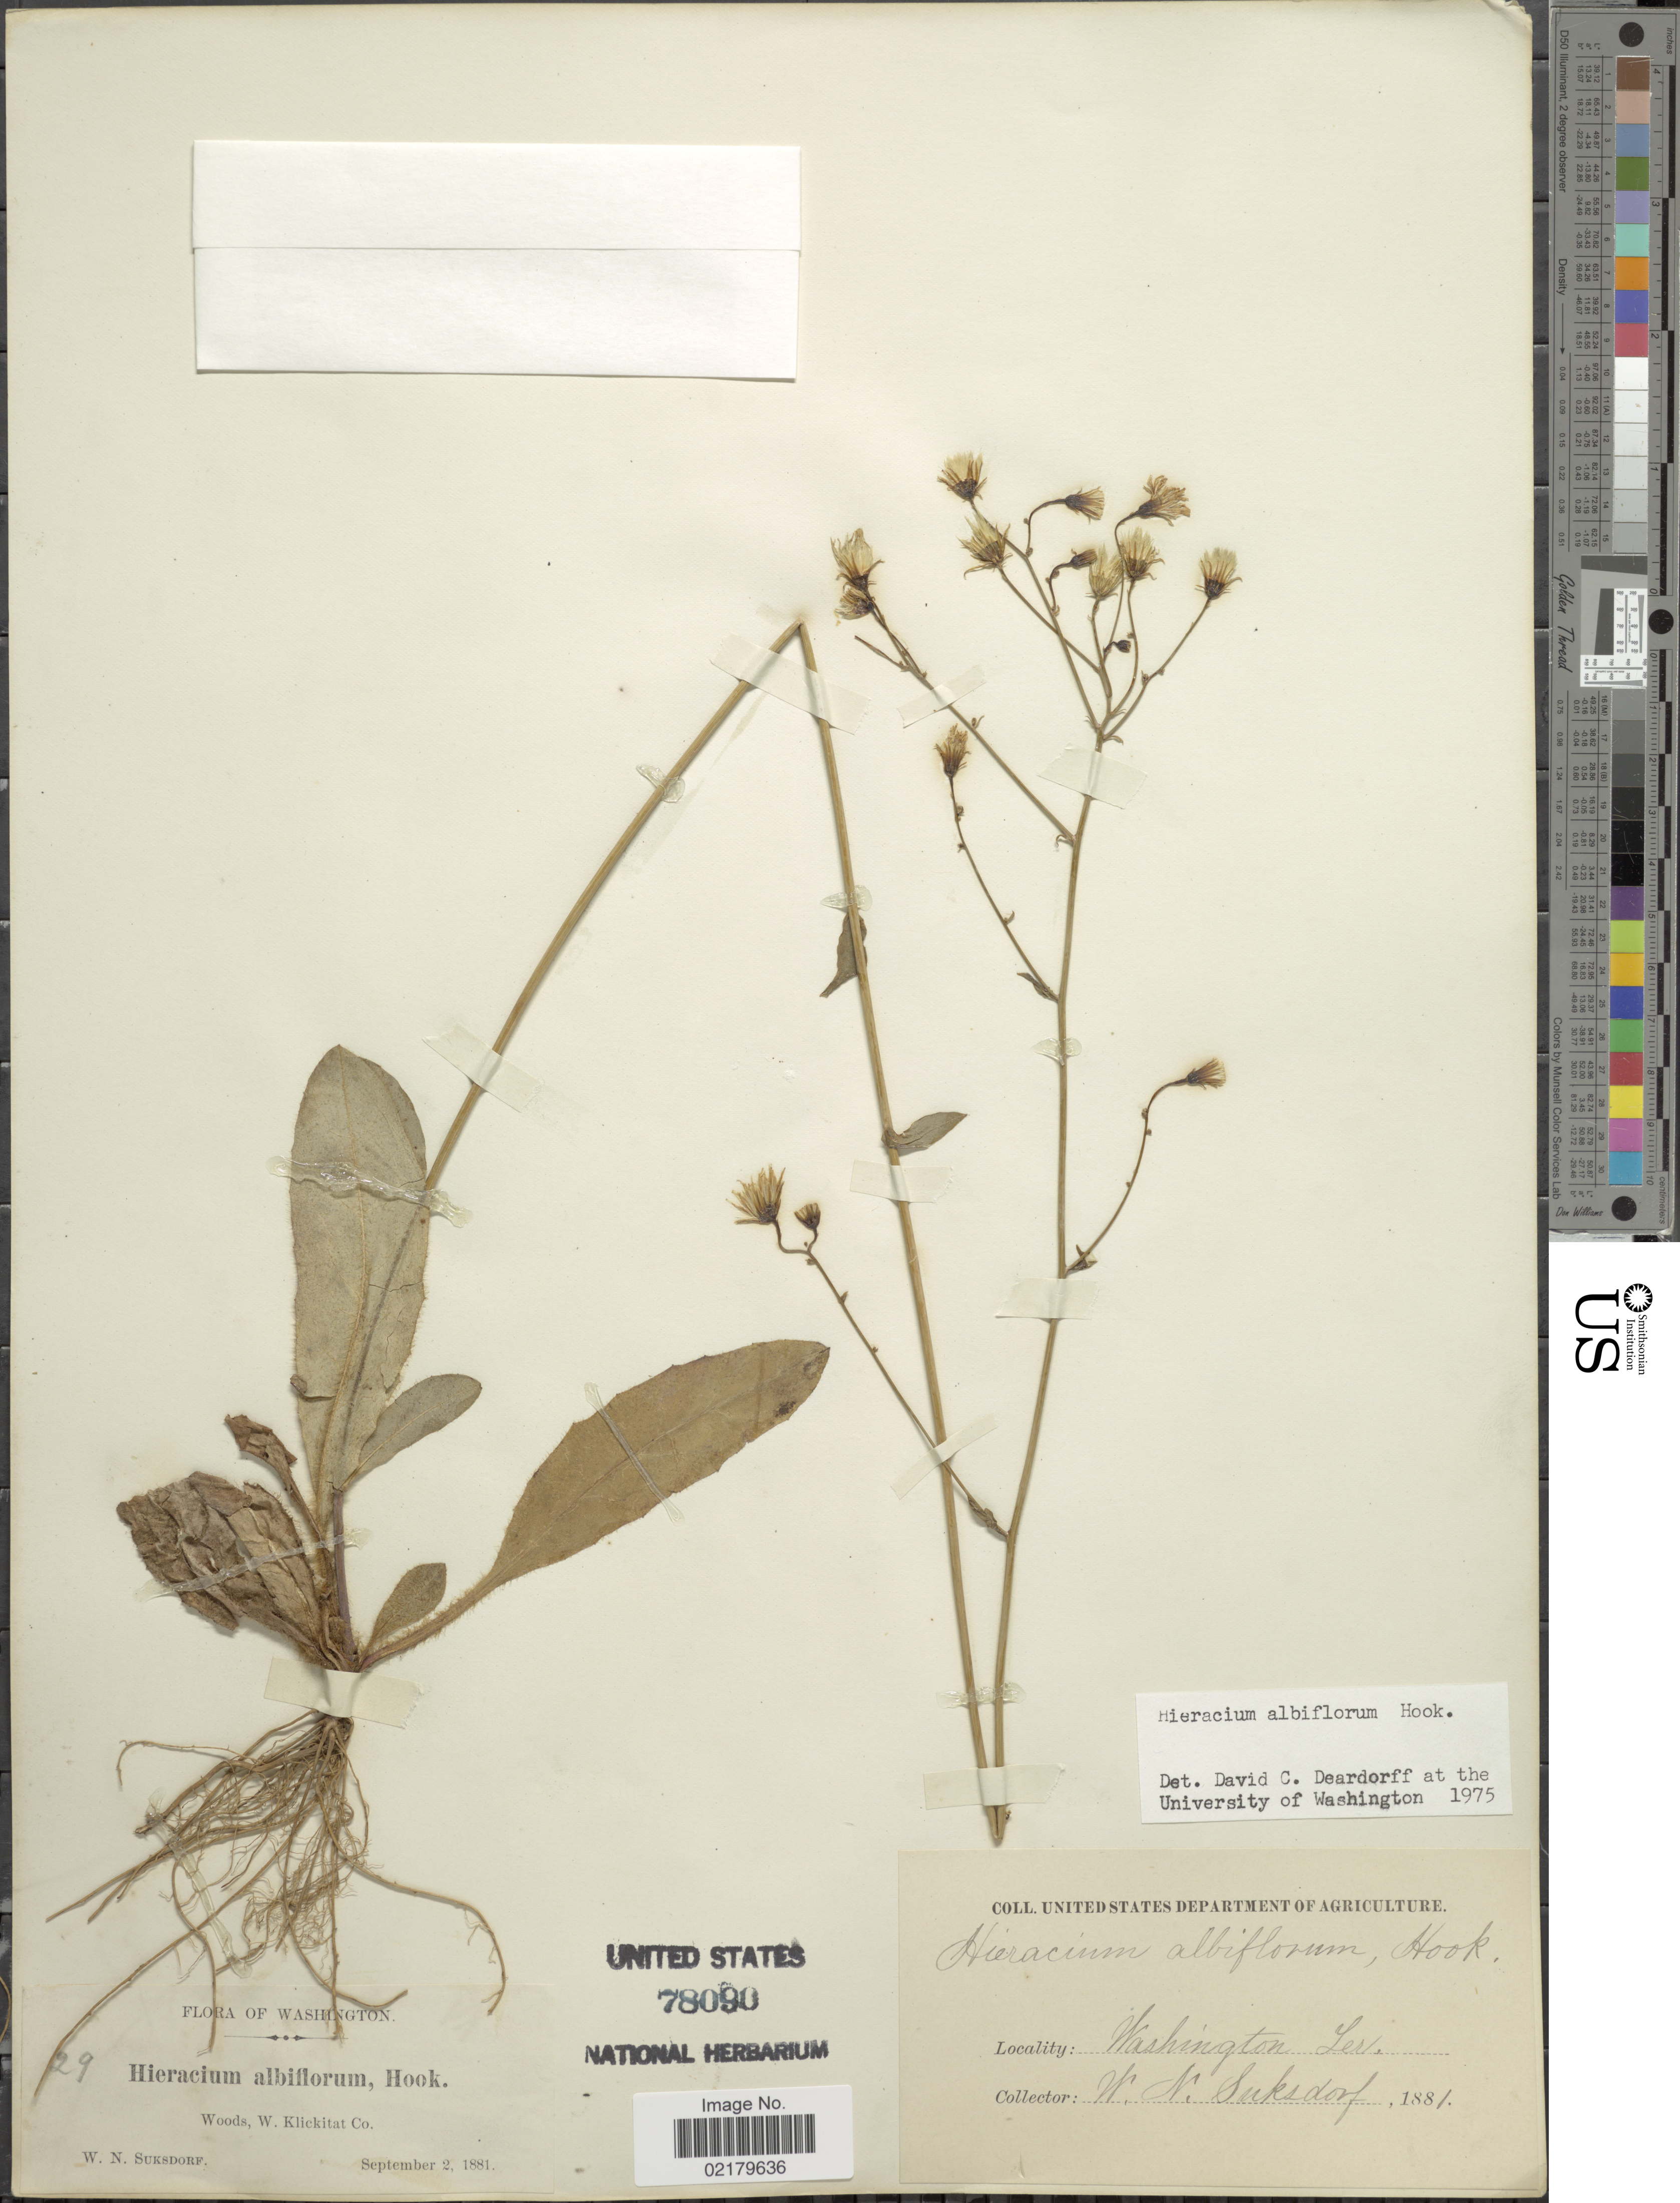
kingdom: Plantae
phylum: Tracheophyta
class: Magnoliopsida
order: Asterales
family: Asteraceae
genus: Hieracium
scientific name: Hieracium albiflorum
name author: Hook.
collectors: W. N. Suksdorf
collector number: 29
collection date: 1881-09-02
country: United States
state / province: Washington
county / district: Klickitat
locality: Woods, W. Klickitat Co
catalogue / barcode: US 78090